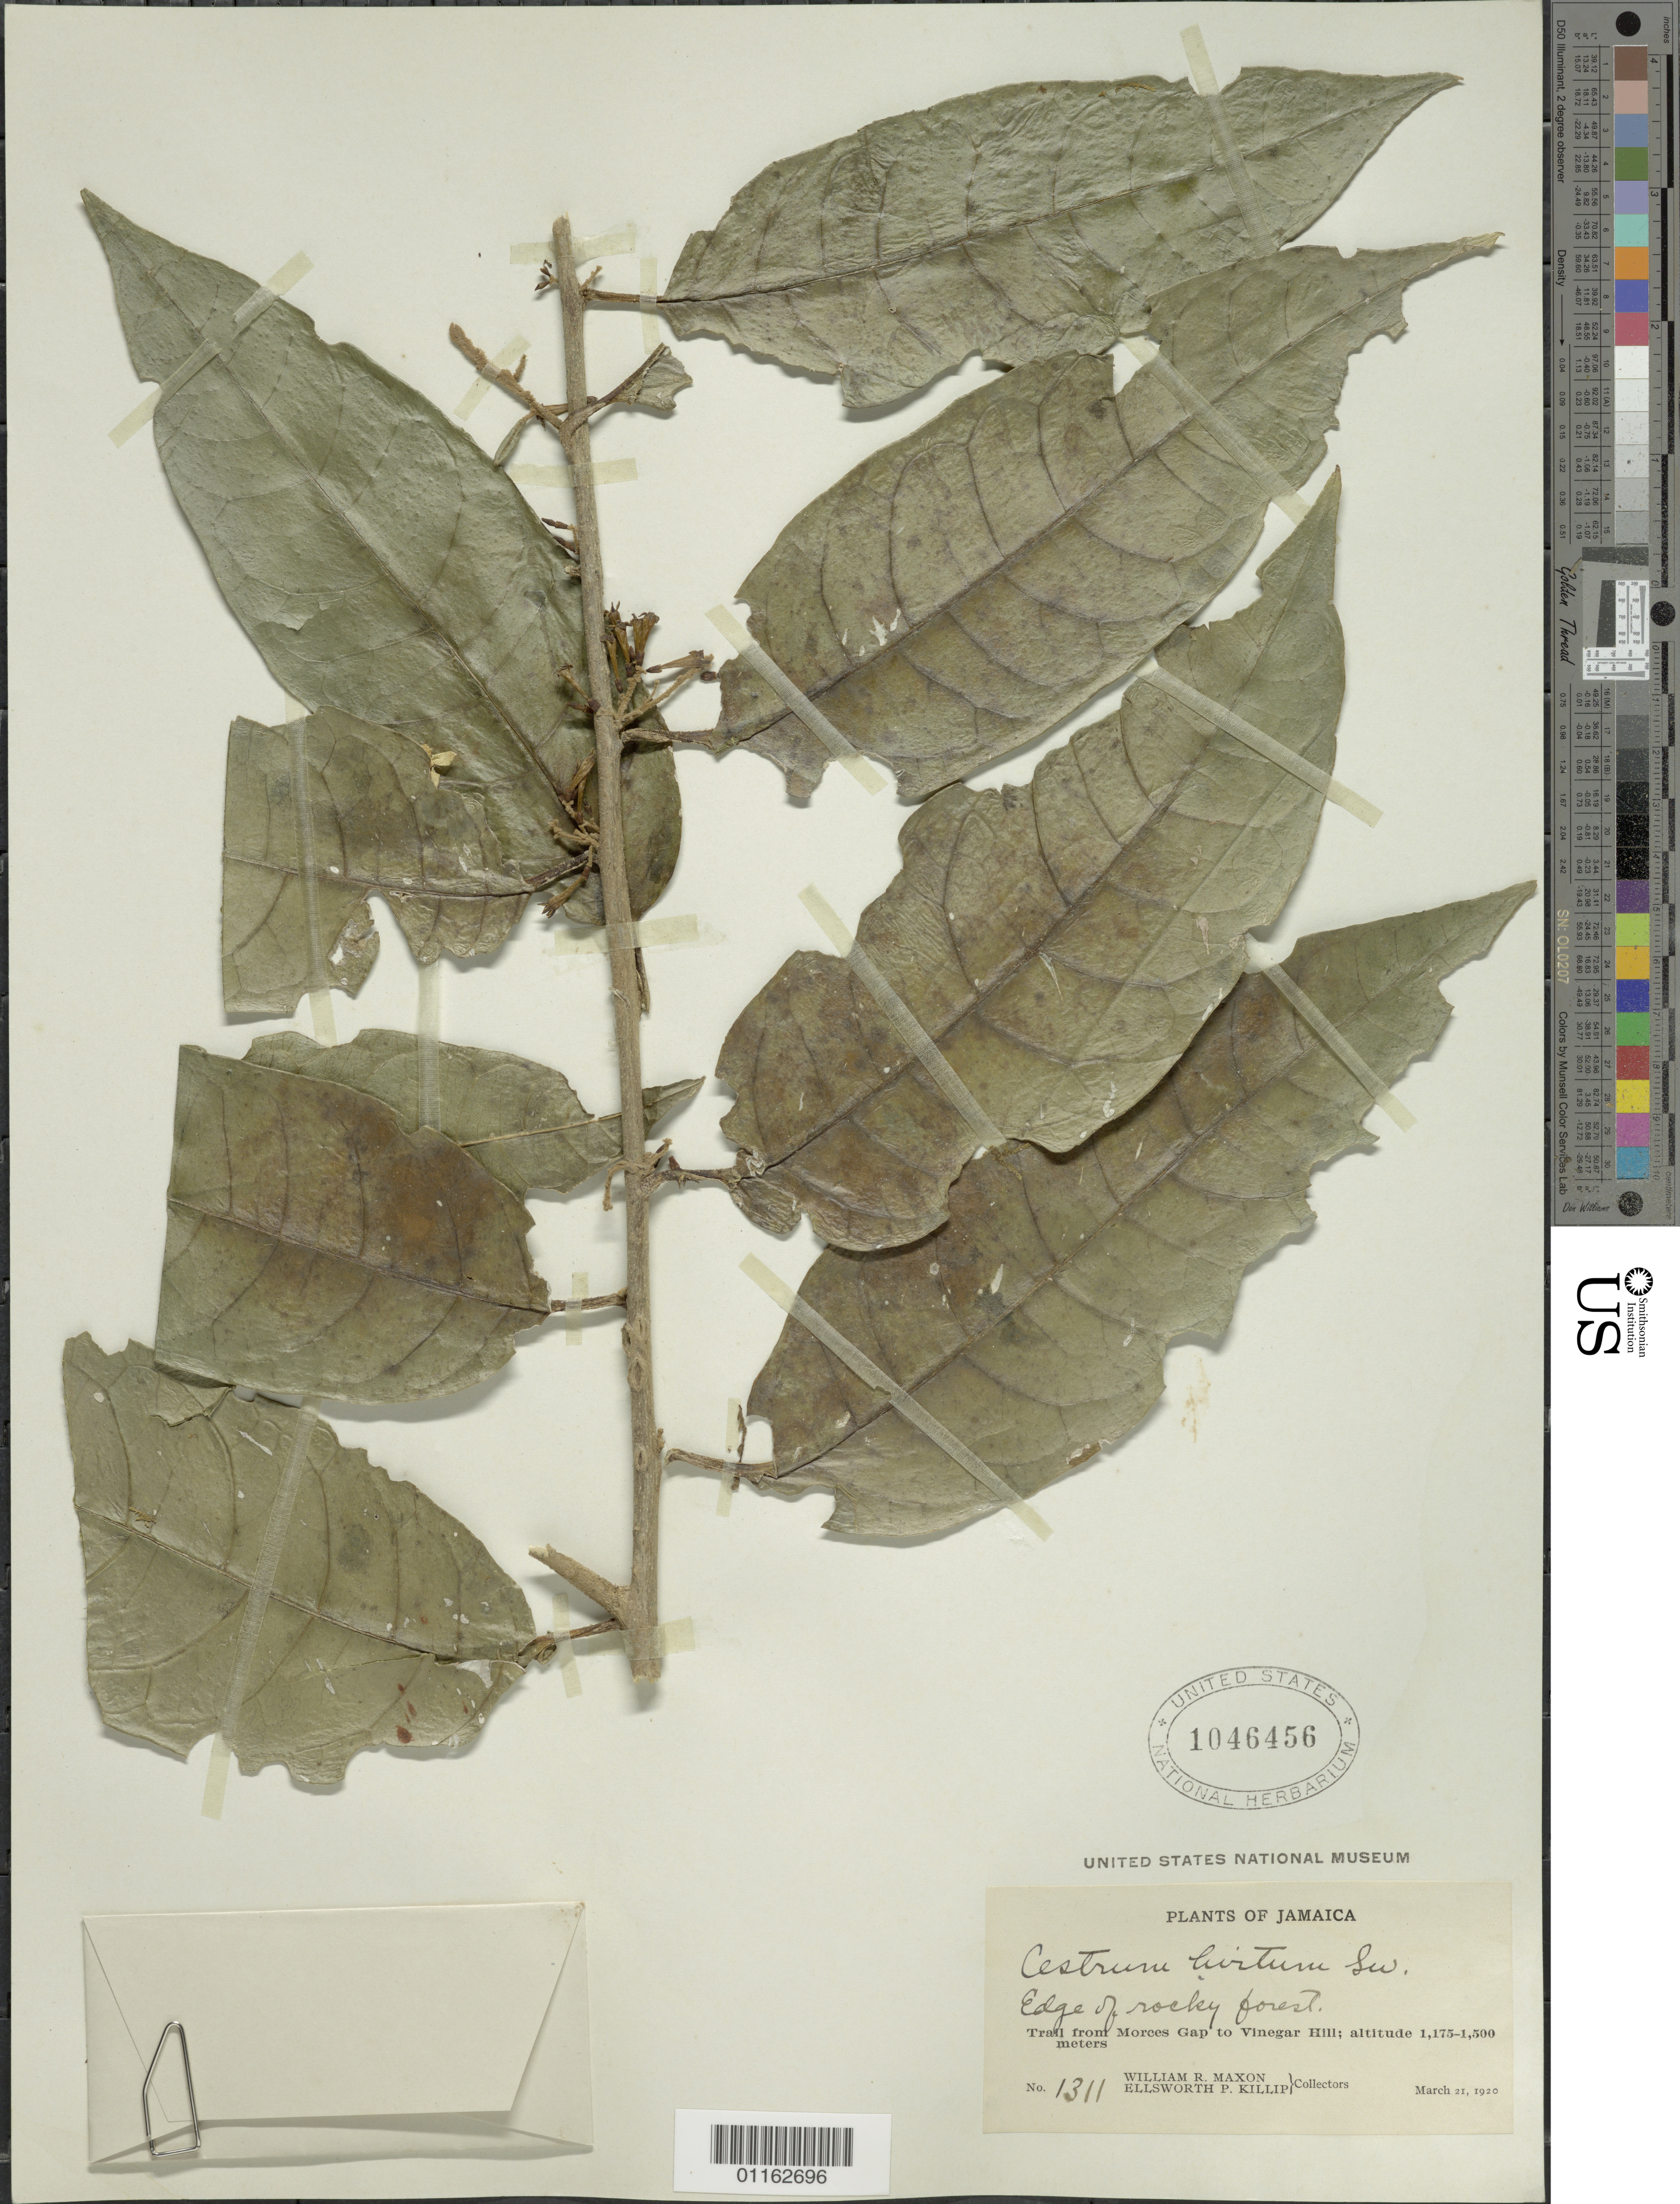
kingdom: Plantae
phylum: Tracheophyta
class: Magnoliopsida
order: Solanales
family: Solanaceae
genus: Cestrum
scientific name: Cestrum hirtum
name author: Sw.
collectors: W. R. Maxon & E. P. Killip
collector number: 1311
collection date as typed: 21 Mar 1920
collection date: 1920-03-21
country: Jamaica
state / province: Portland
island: Jamaica I.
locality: edge of rocky forest; trail from Morces Gap to Vinegar Hill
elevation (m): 1175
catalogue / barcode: US 1046456